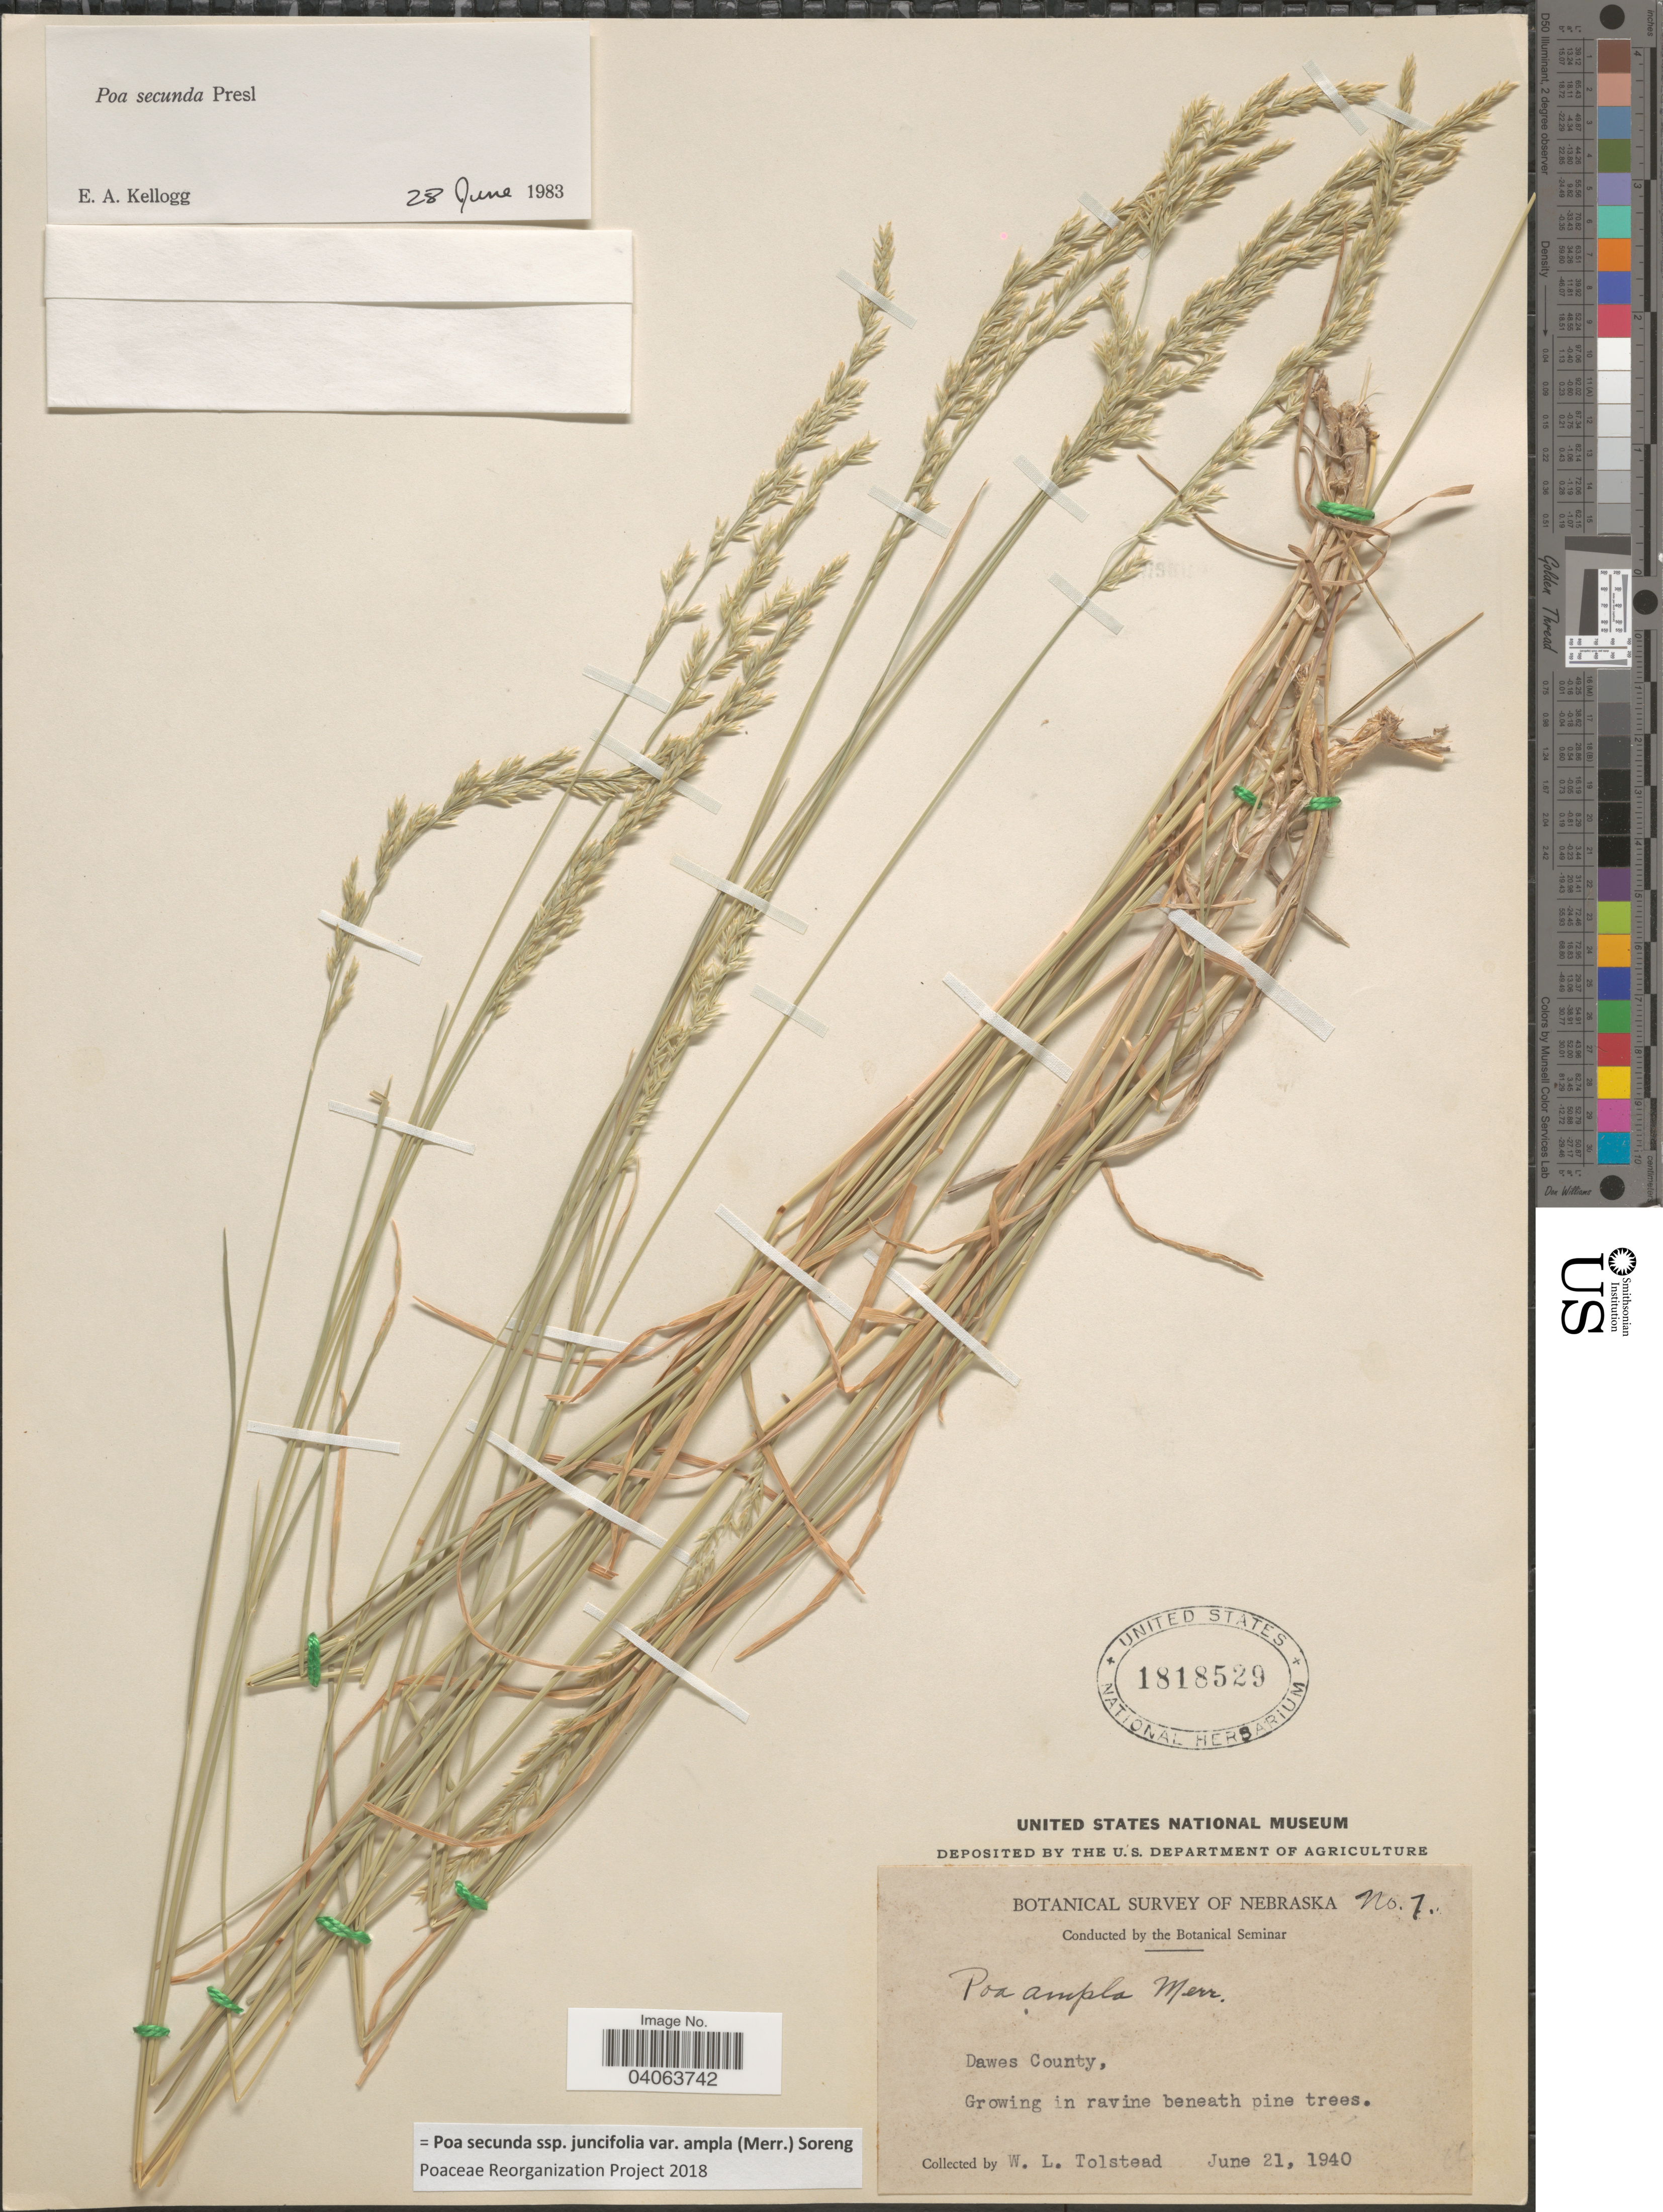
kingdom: Plantae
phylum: Tracheophyta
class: Liliopsida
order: Poales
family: Poaceae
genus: Poa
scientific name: Poa secunda subsp. juncifolia var. ampla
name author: (Merr.) Soreng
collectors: W. Tolstead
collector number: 7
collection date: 1940-06-21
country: United States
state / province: Nebraska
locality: Dawes County, In ravine beneath pine trees.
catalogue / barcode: US 1818529